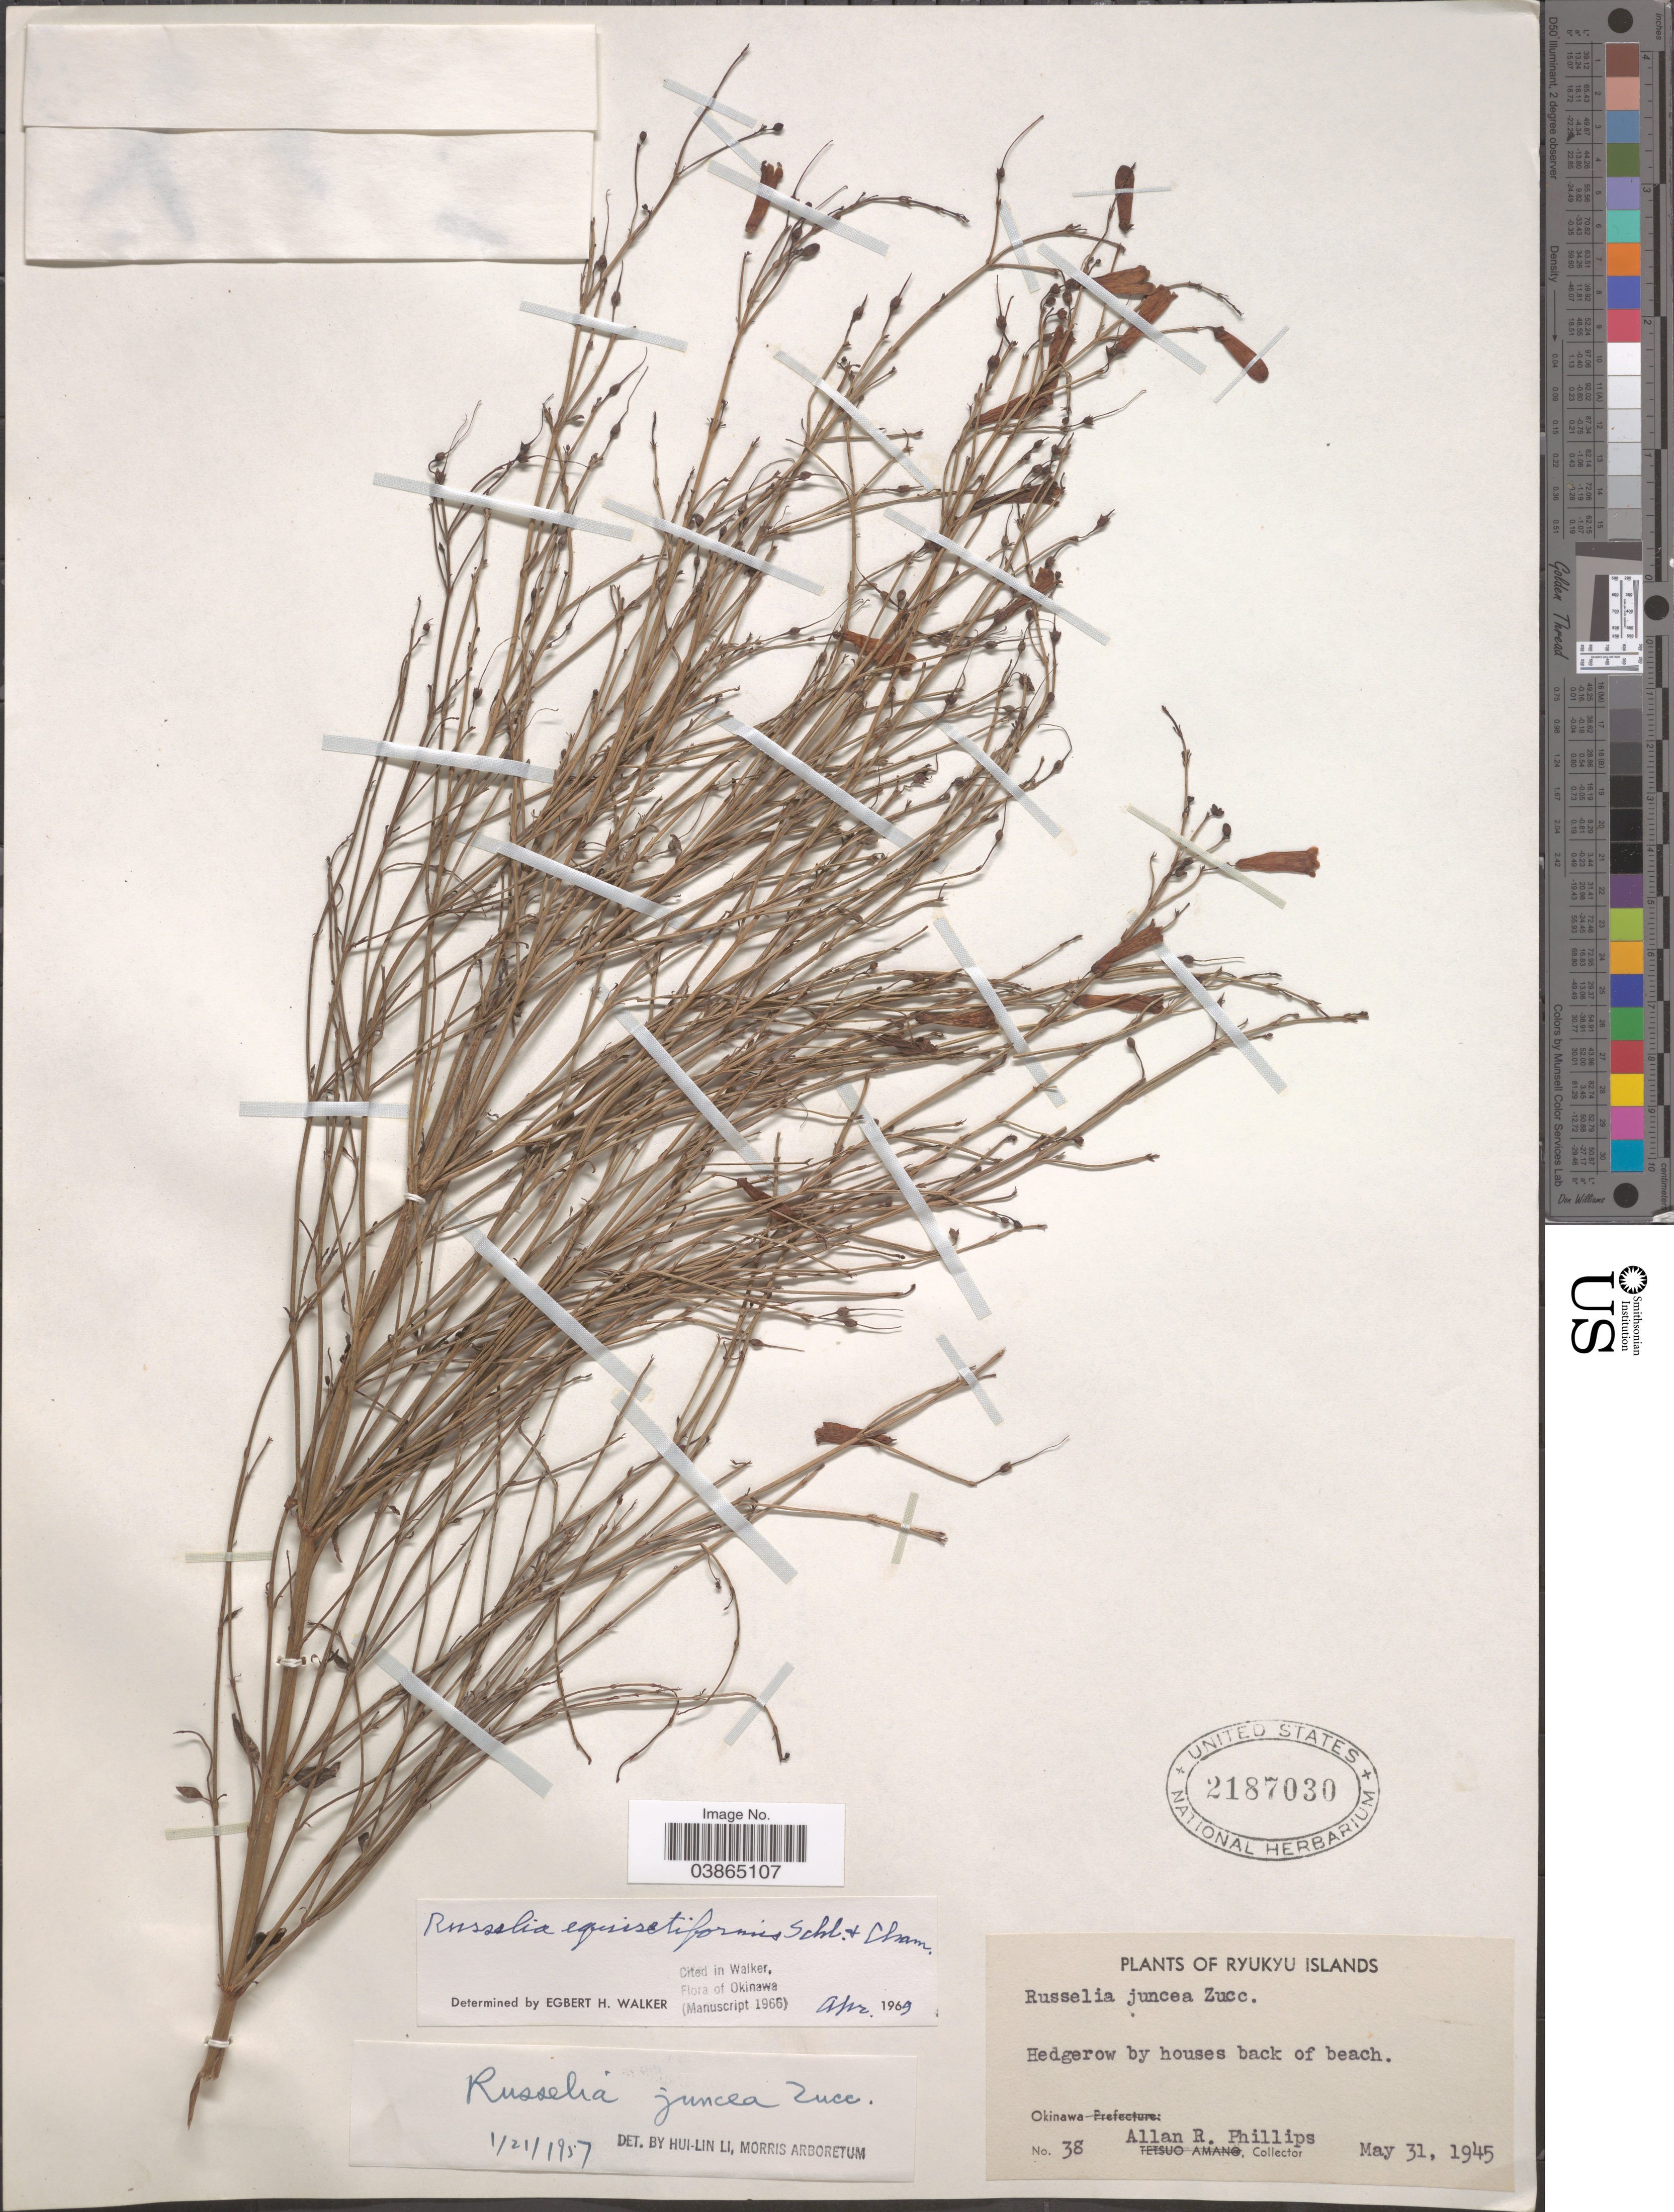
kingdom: Plantae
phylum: Tracheophyta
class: Magnoliopsida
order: Lamiales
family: Plantaginaceae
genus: Russelia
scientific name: Russelia equisetiformis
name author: Schltdl. & Cham.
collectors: A. R. Phillips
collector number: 38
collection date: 1945-05-31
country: Japan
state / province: Okinawa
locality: Ryukyu Islands.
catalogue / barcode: US 2187030